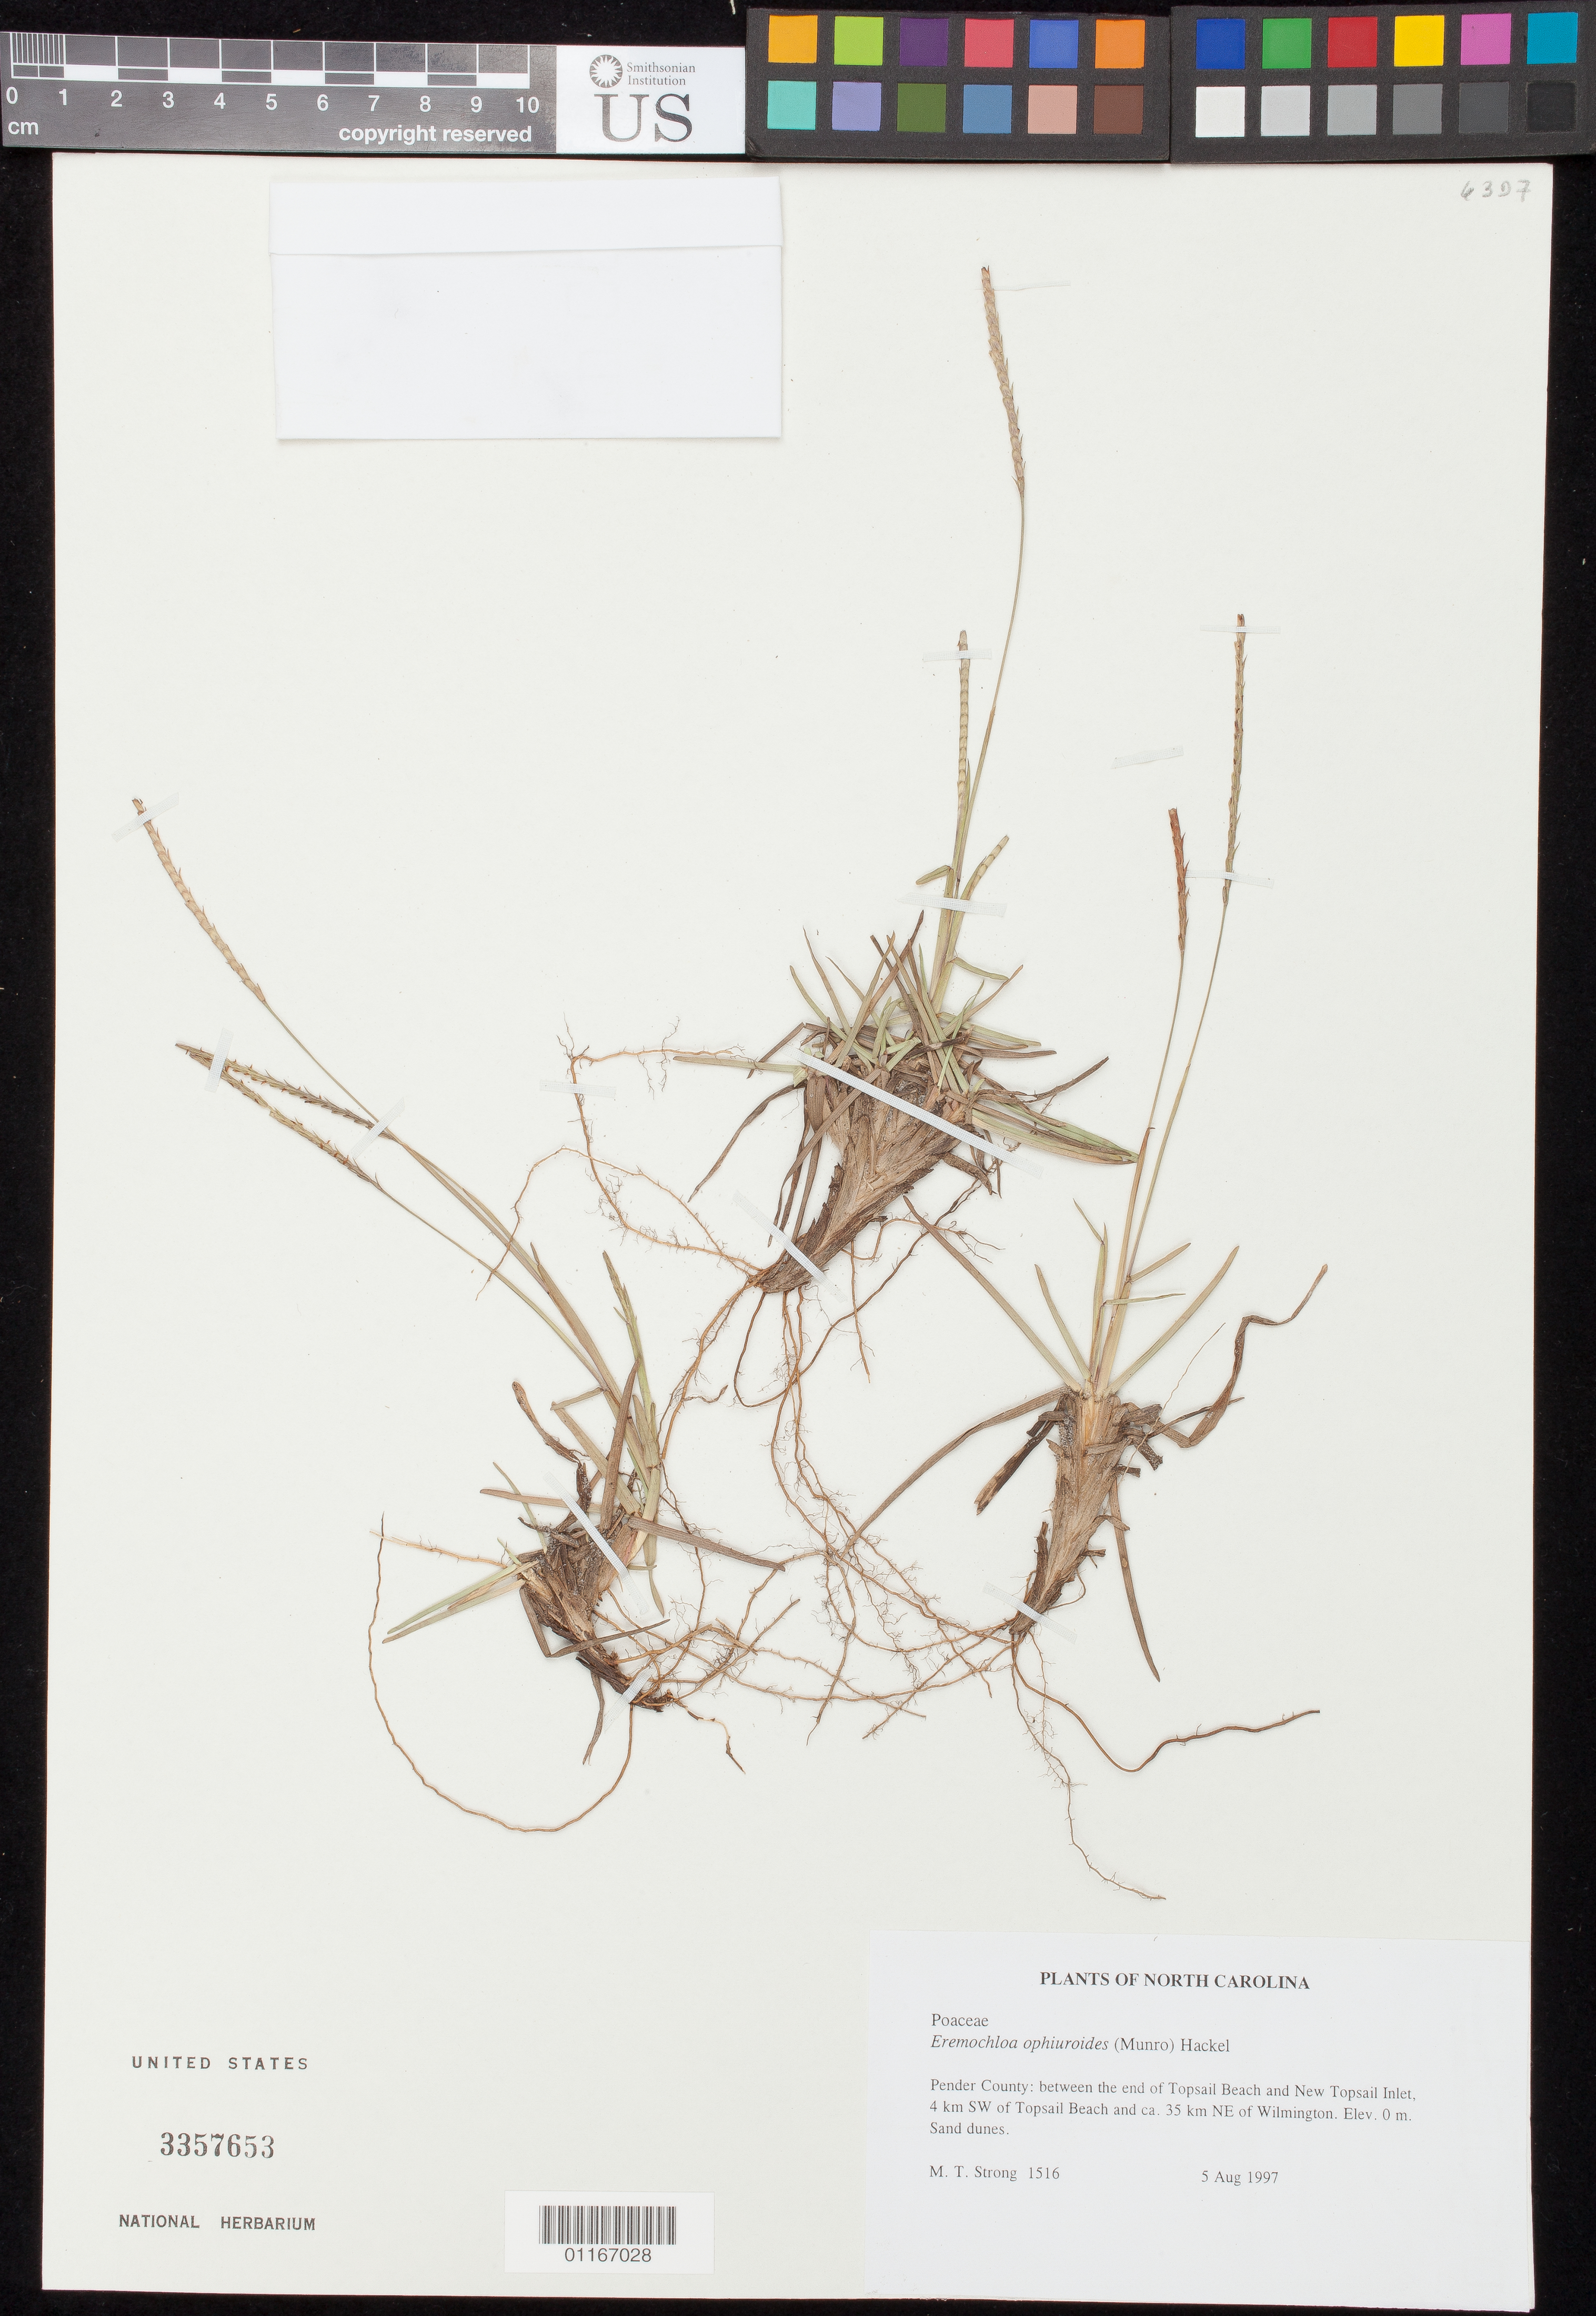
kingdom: Plantae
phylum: Tracheophyta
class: Liliopsida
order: Poales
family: Poaceae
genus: Eremochloa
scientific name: Eremochloa ophiuroides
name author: (Munro) Hack.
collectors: M. T. Strong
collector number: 1516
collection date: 1997-08-05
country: United States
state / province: North Carolina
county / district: Pender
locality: Between the end of Topsail Beach and New Topsail Inlet. 4 km SW of Topsail Beach and ca. 35 km NE of Wilmington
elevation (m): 0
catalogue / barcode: US 3357653